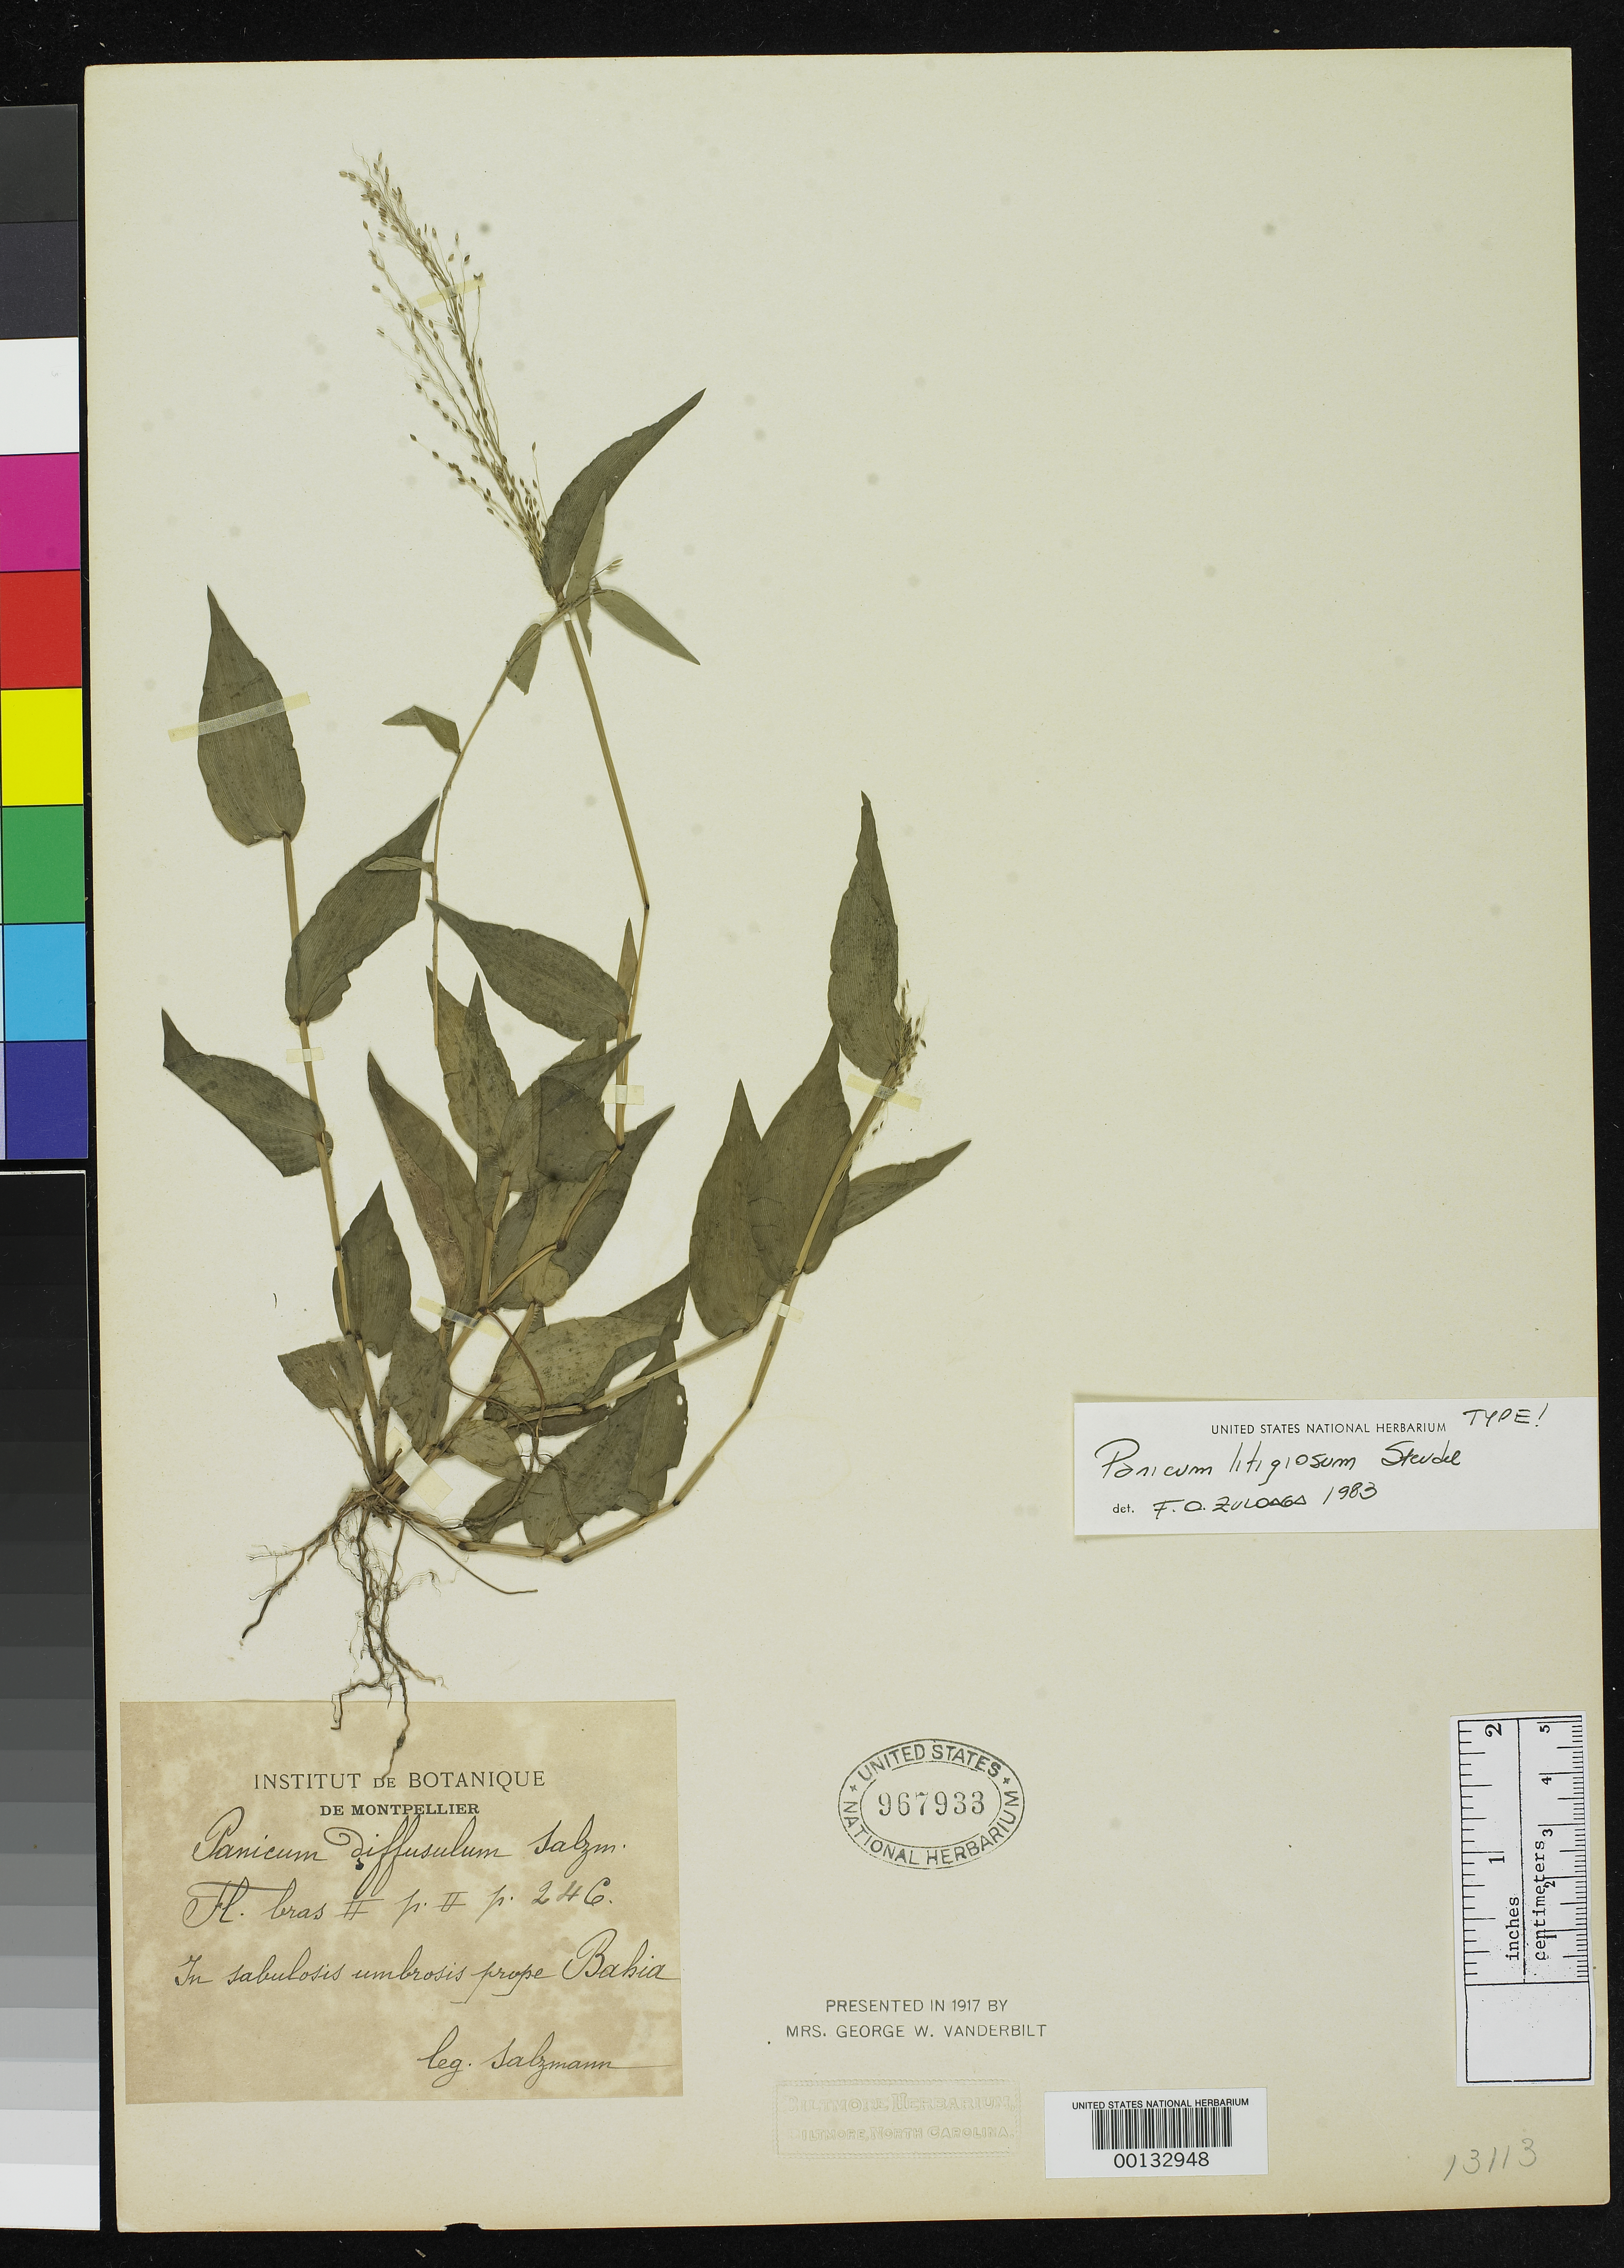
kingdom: Plantae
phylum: Tracheophyta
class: Liliopsida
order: Poales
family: Poaceae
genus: Panicum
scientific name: Panicum litigosum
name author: Steud.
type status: Type Collection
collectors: P. Salzmann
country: Brazil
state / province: Bahia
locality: North of Esplanda city on road to Jaquera.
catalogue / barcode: US 967933